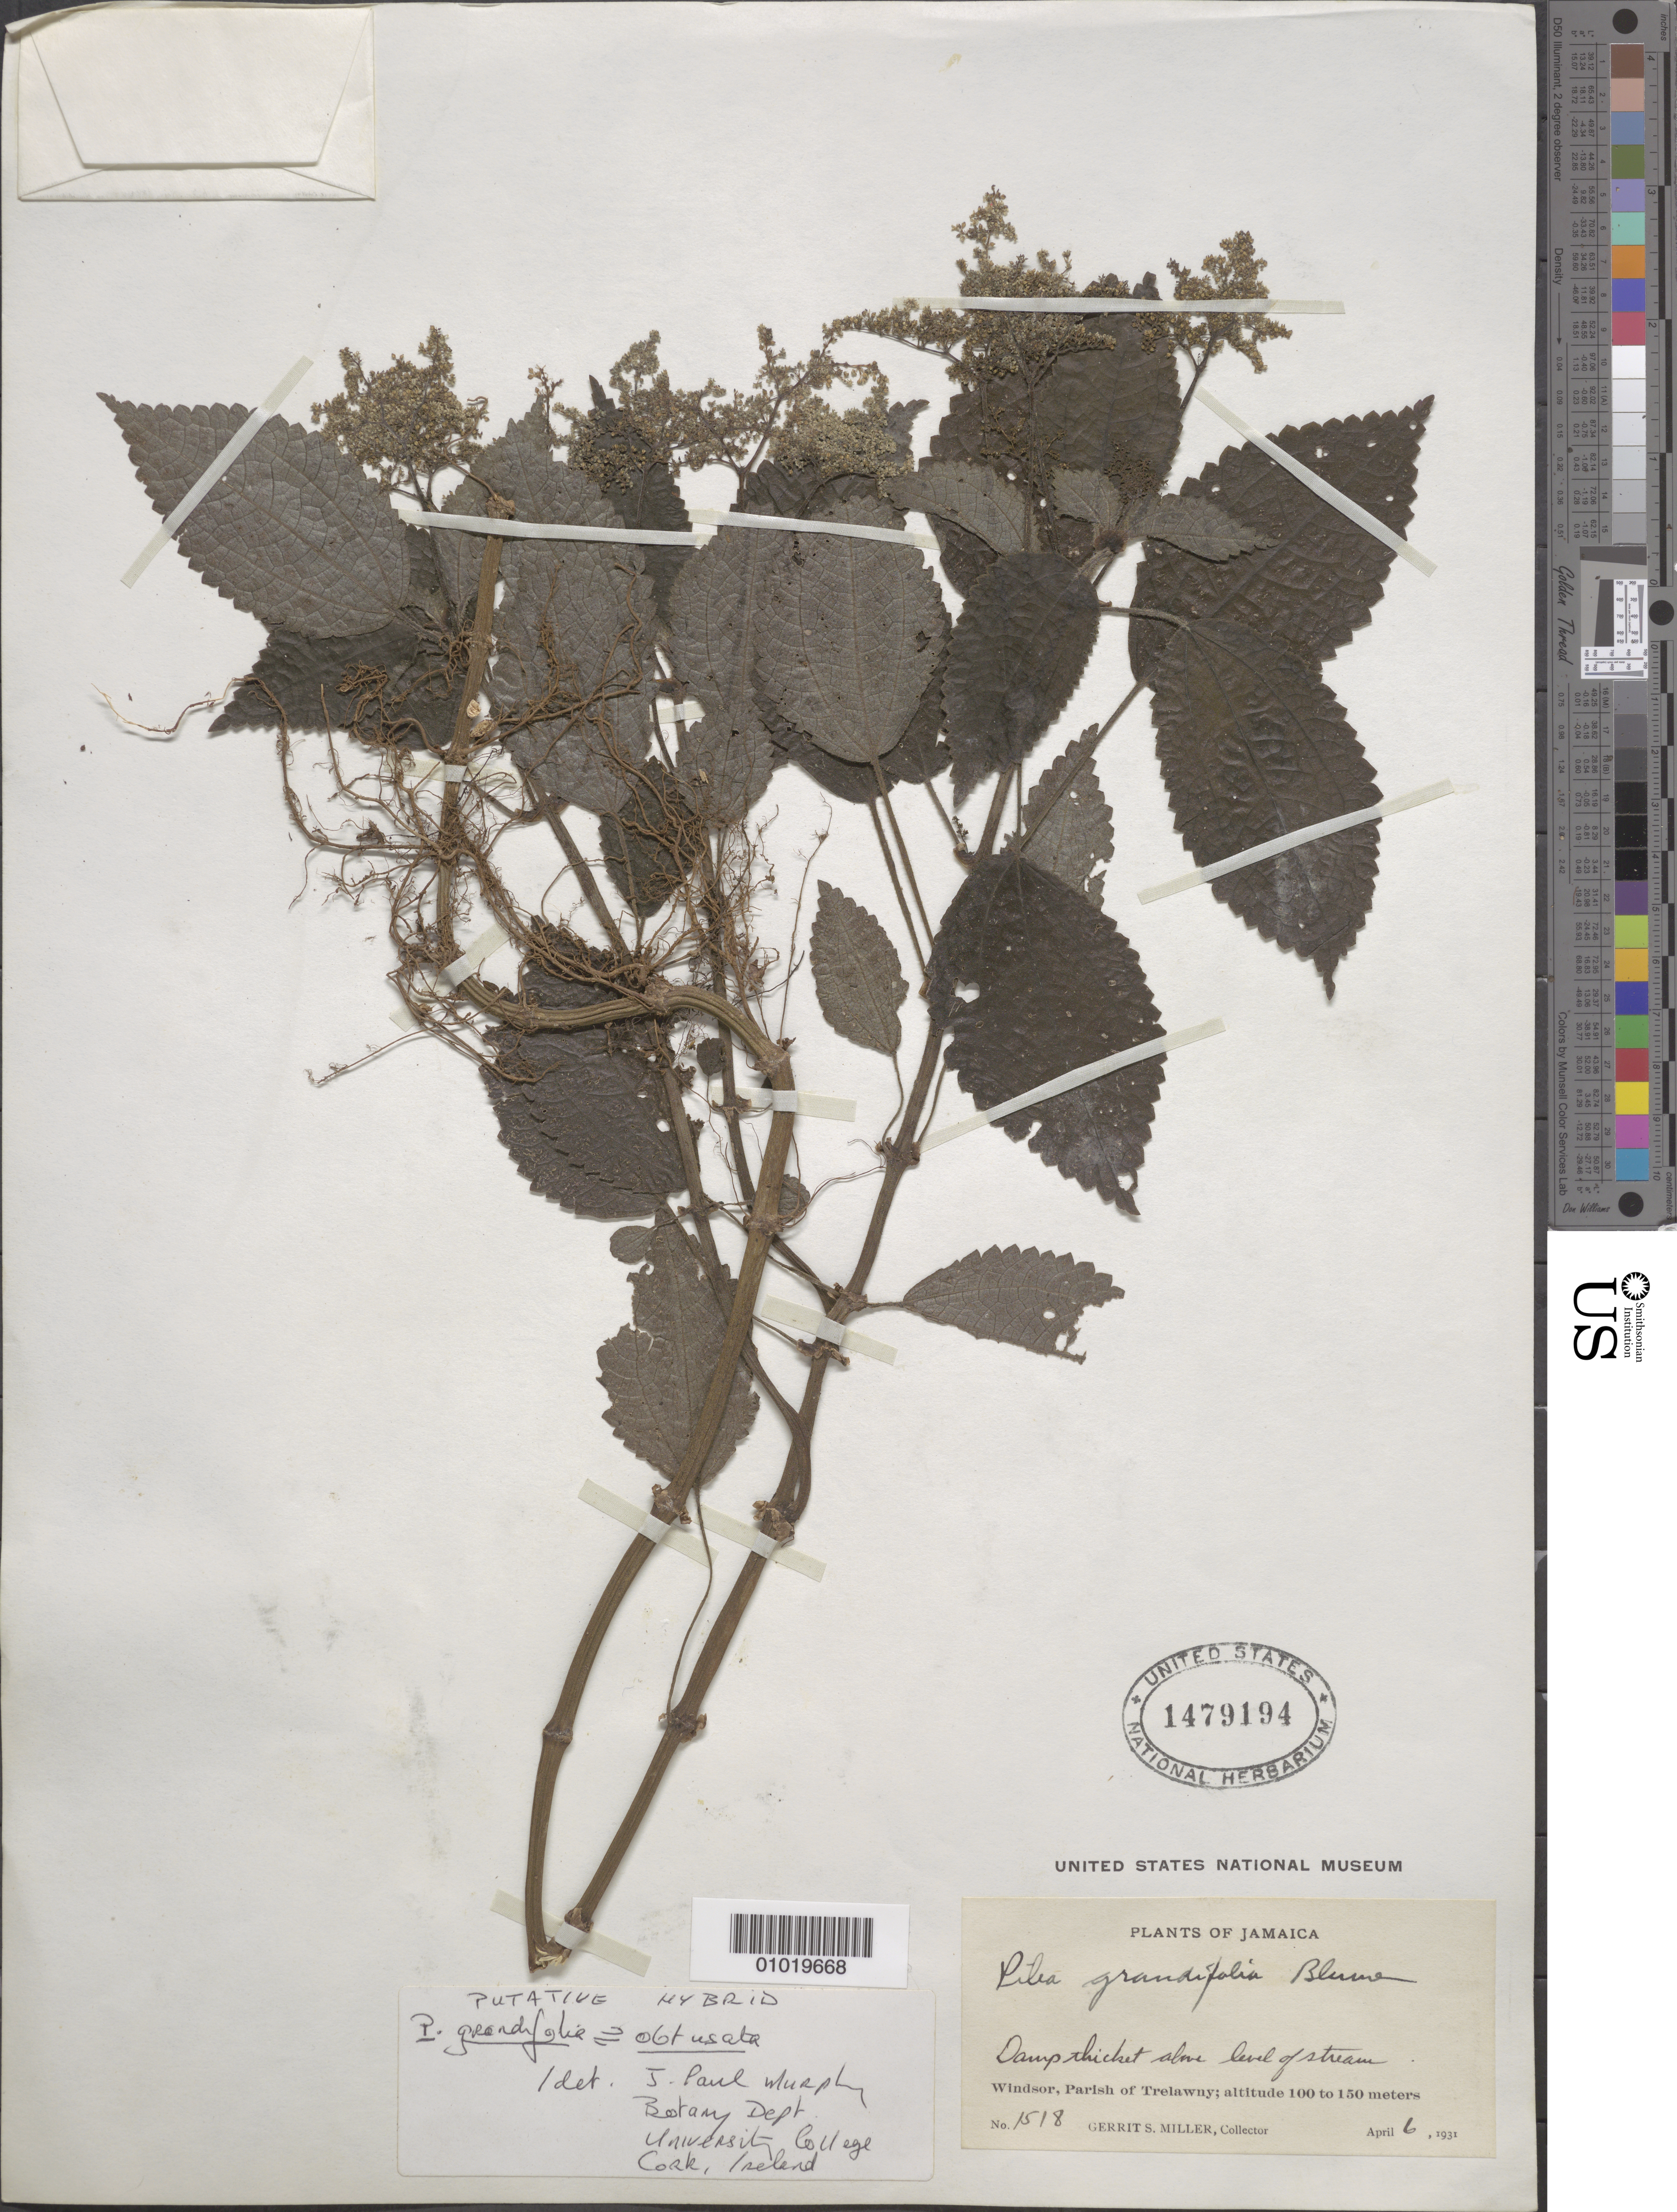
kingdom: Plantae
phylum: Tracheophyta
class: Magnoliopsida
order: Rosales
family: Urticaceae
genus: Pilea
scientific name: Pilea grandifolia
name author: (L.) Blume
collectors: G. S. Miller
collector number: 1518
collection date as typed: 06 Apr 1931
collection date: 1931-04-06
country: Jamaica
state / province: Trelawny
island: Jamaica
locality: windsor. damp thicket above level of stream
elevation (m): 100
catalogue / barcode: US 1479194